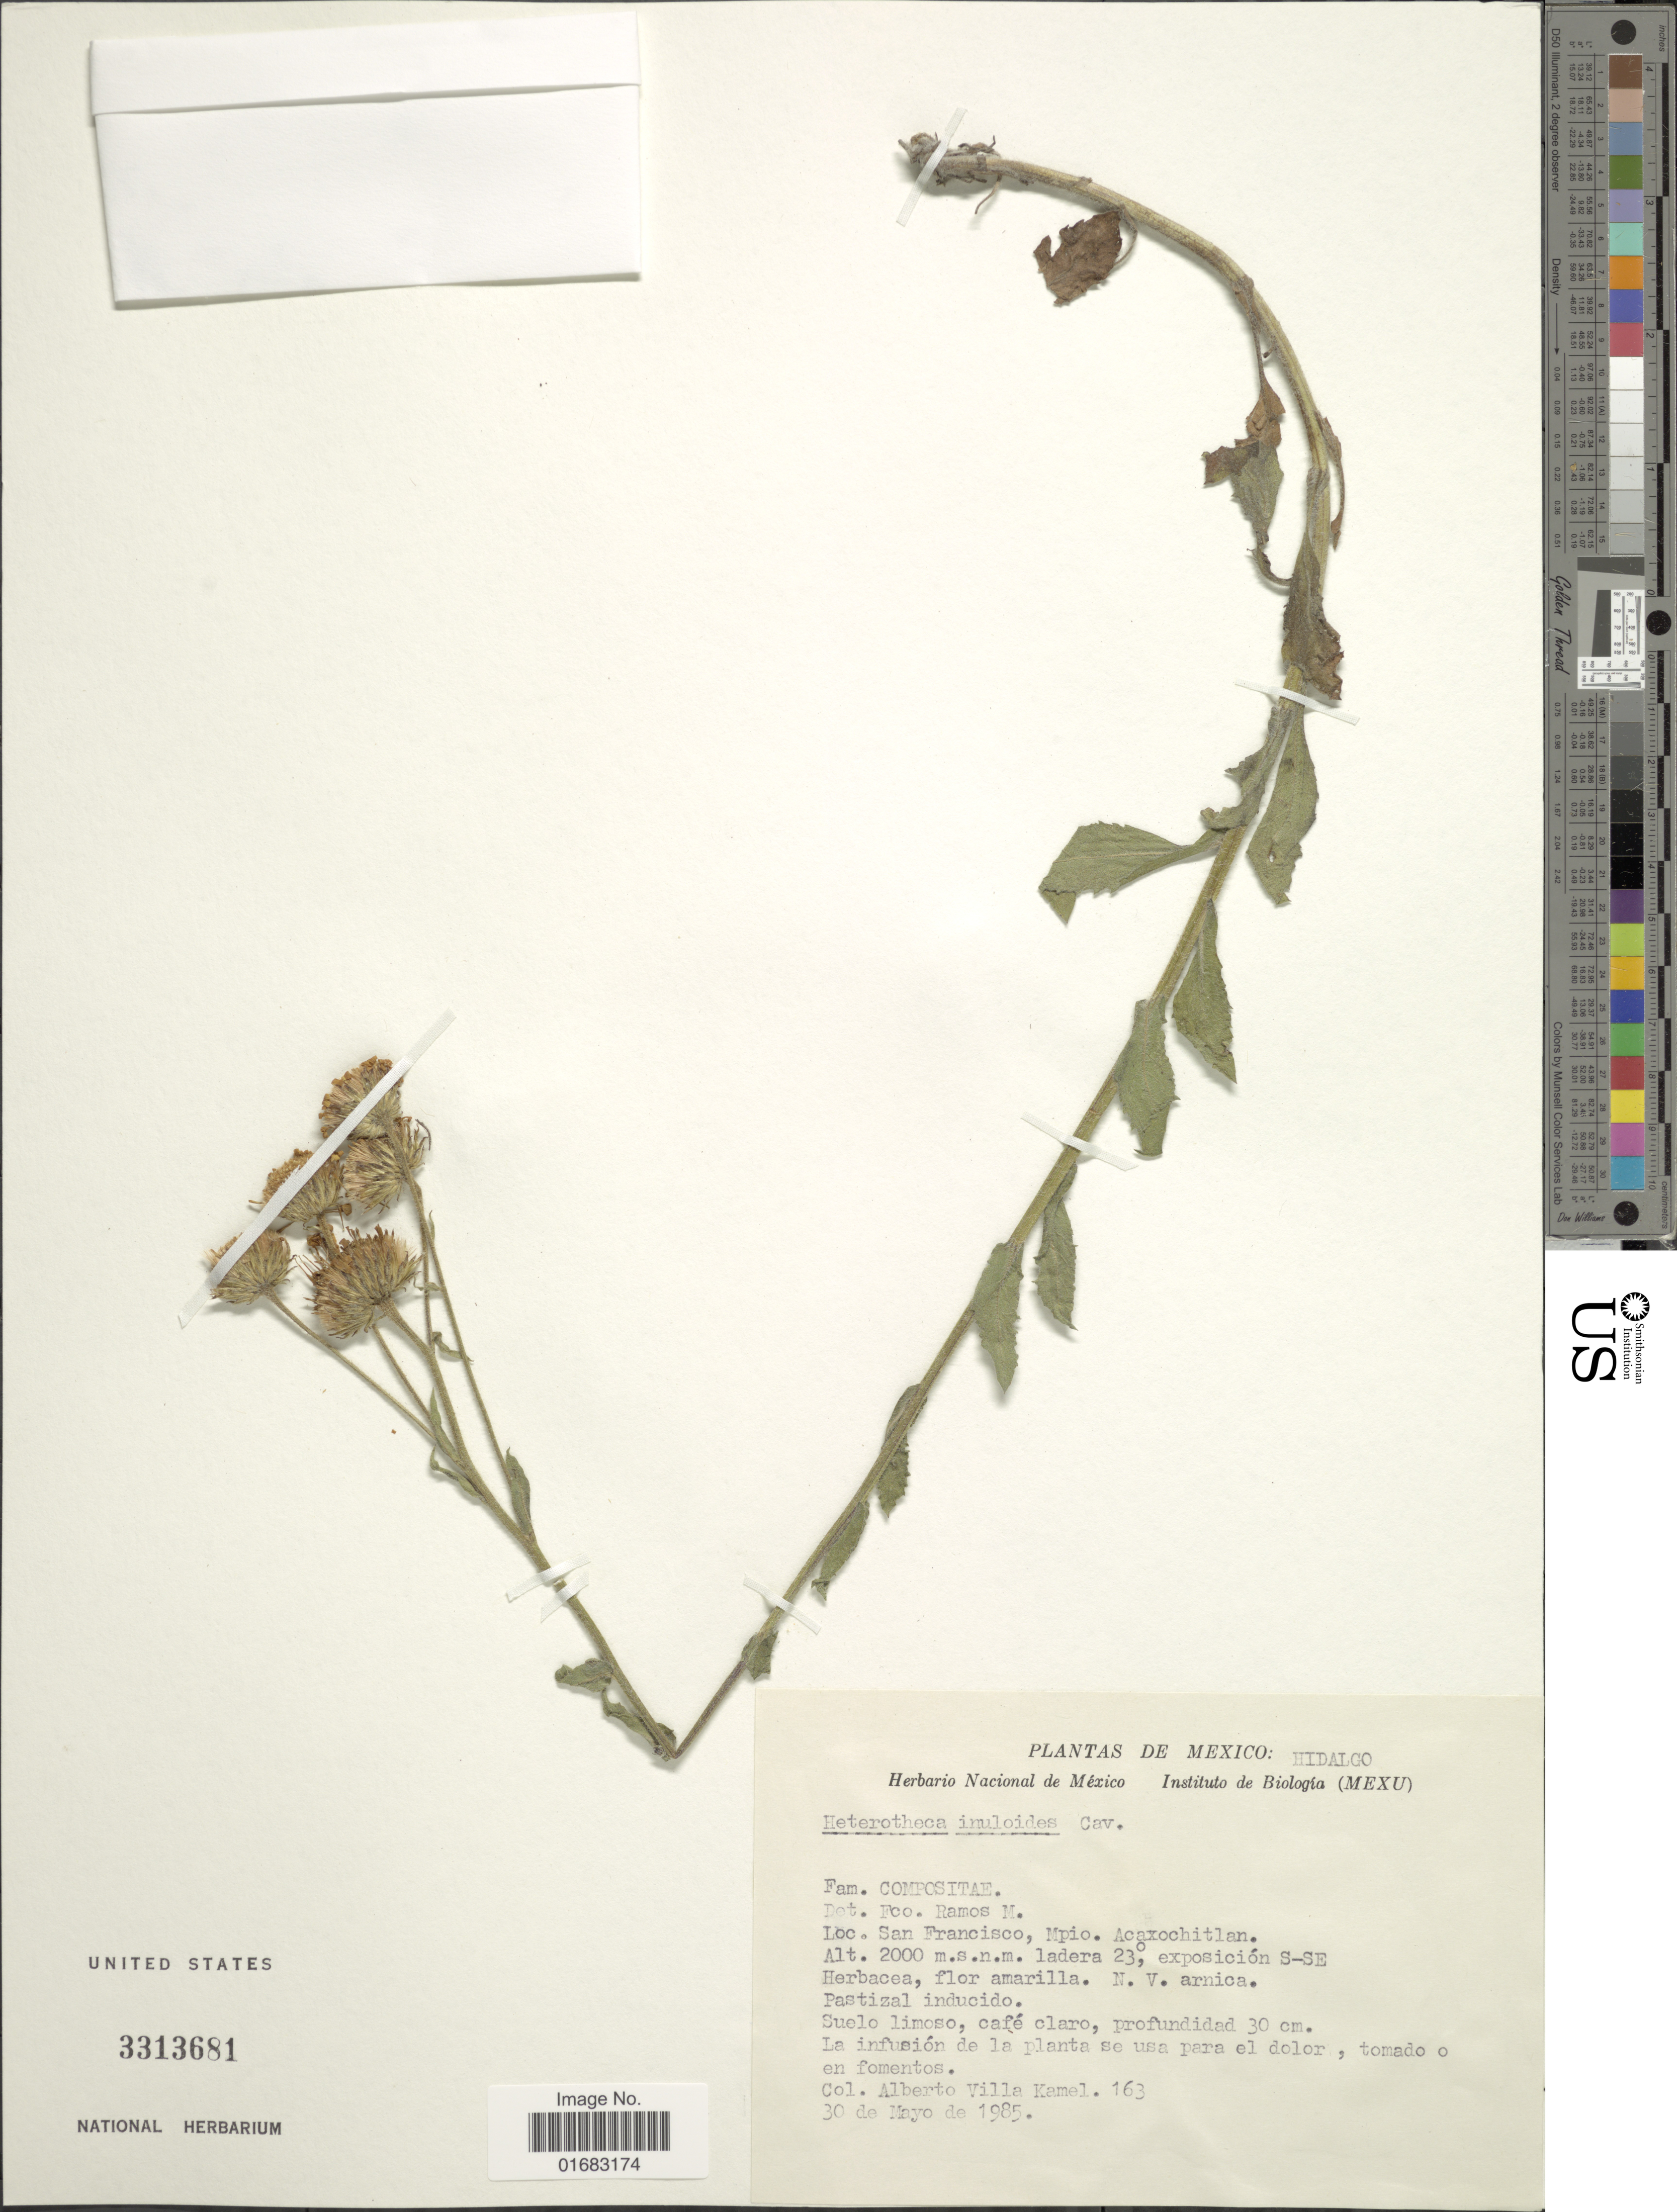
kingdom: Plantae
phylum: Tracheophyta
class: Magnoliopsida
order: Asterales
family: Asteraceae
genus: Heterotheca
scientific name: Heterotheca inuloides var. inuloides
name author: Cass.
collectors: A. Kamel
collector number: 163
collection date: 1985-05-30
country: Mexico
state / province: Hidalgo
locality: Mexico: Hidalgo. San Francisco, Mpio. Acaxochitlan.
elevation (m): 2000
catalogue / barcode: US 3313681